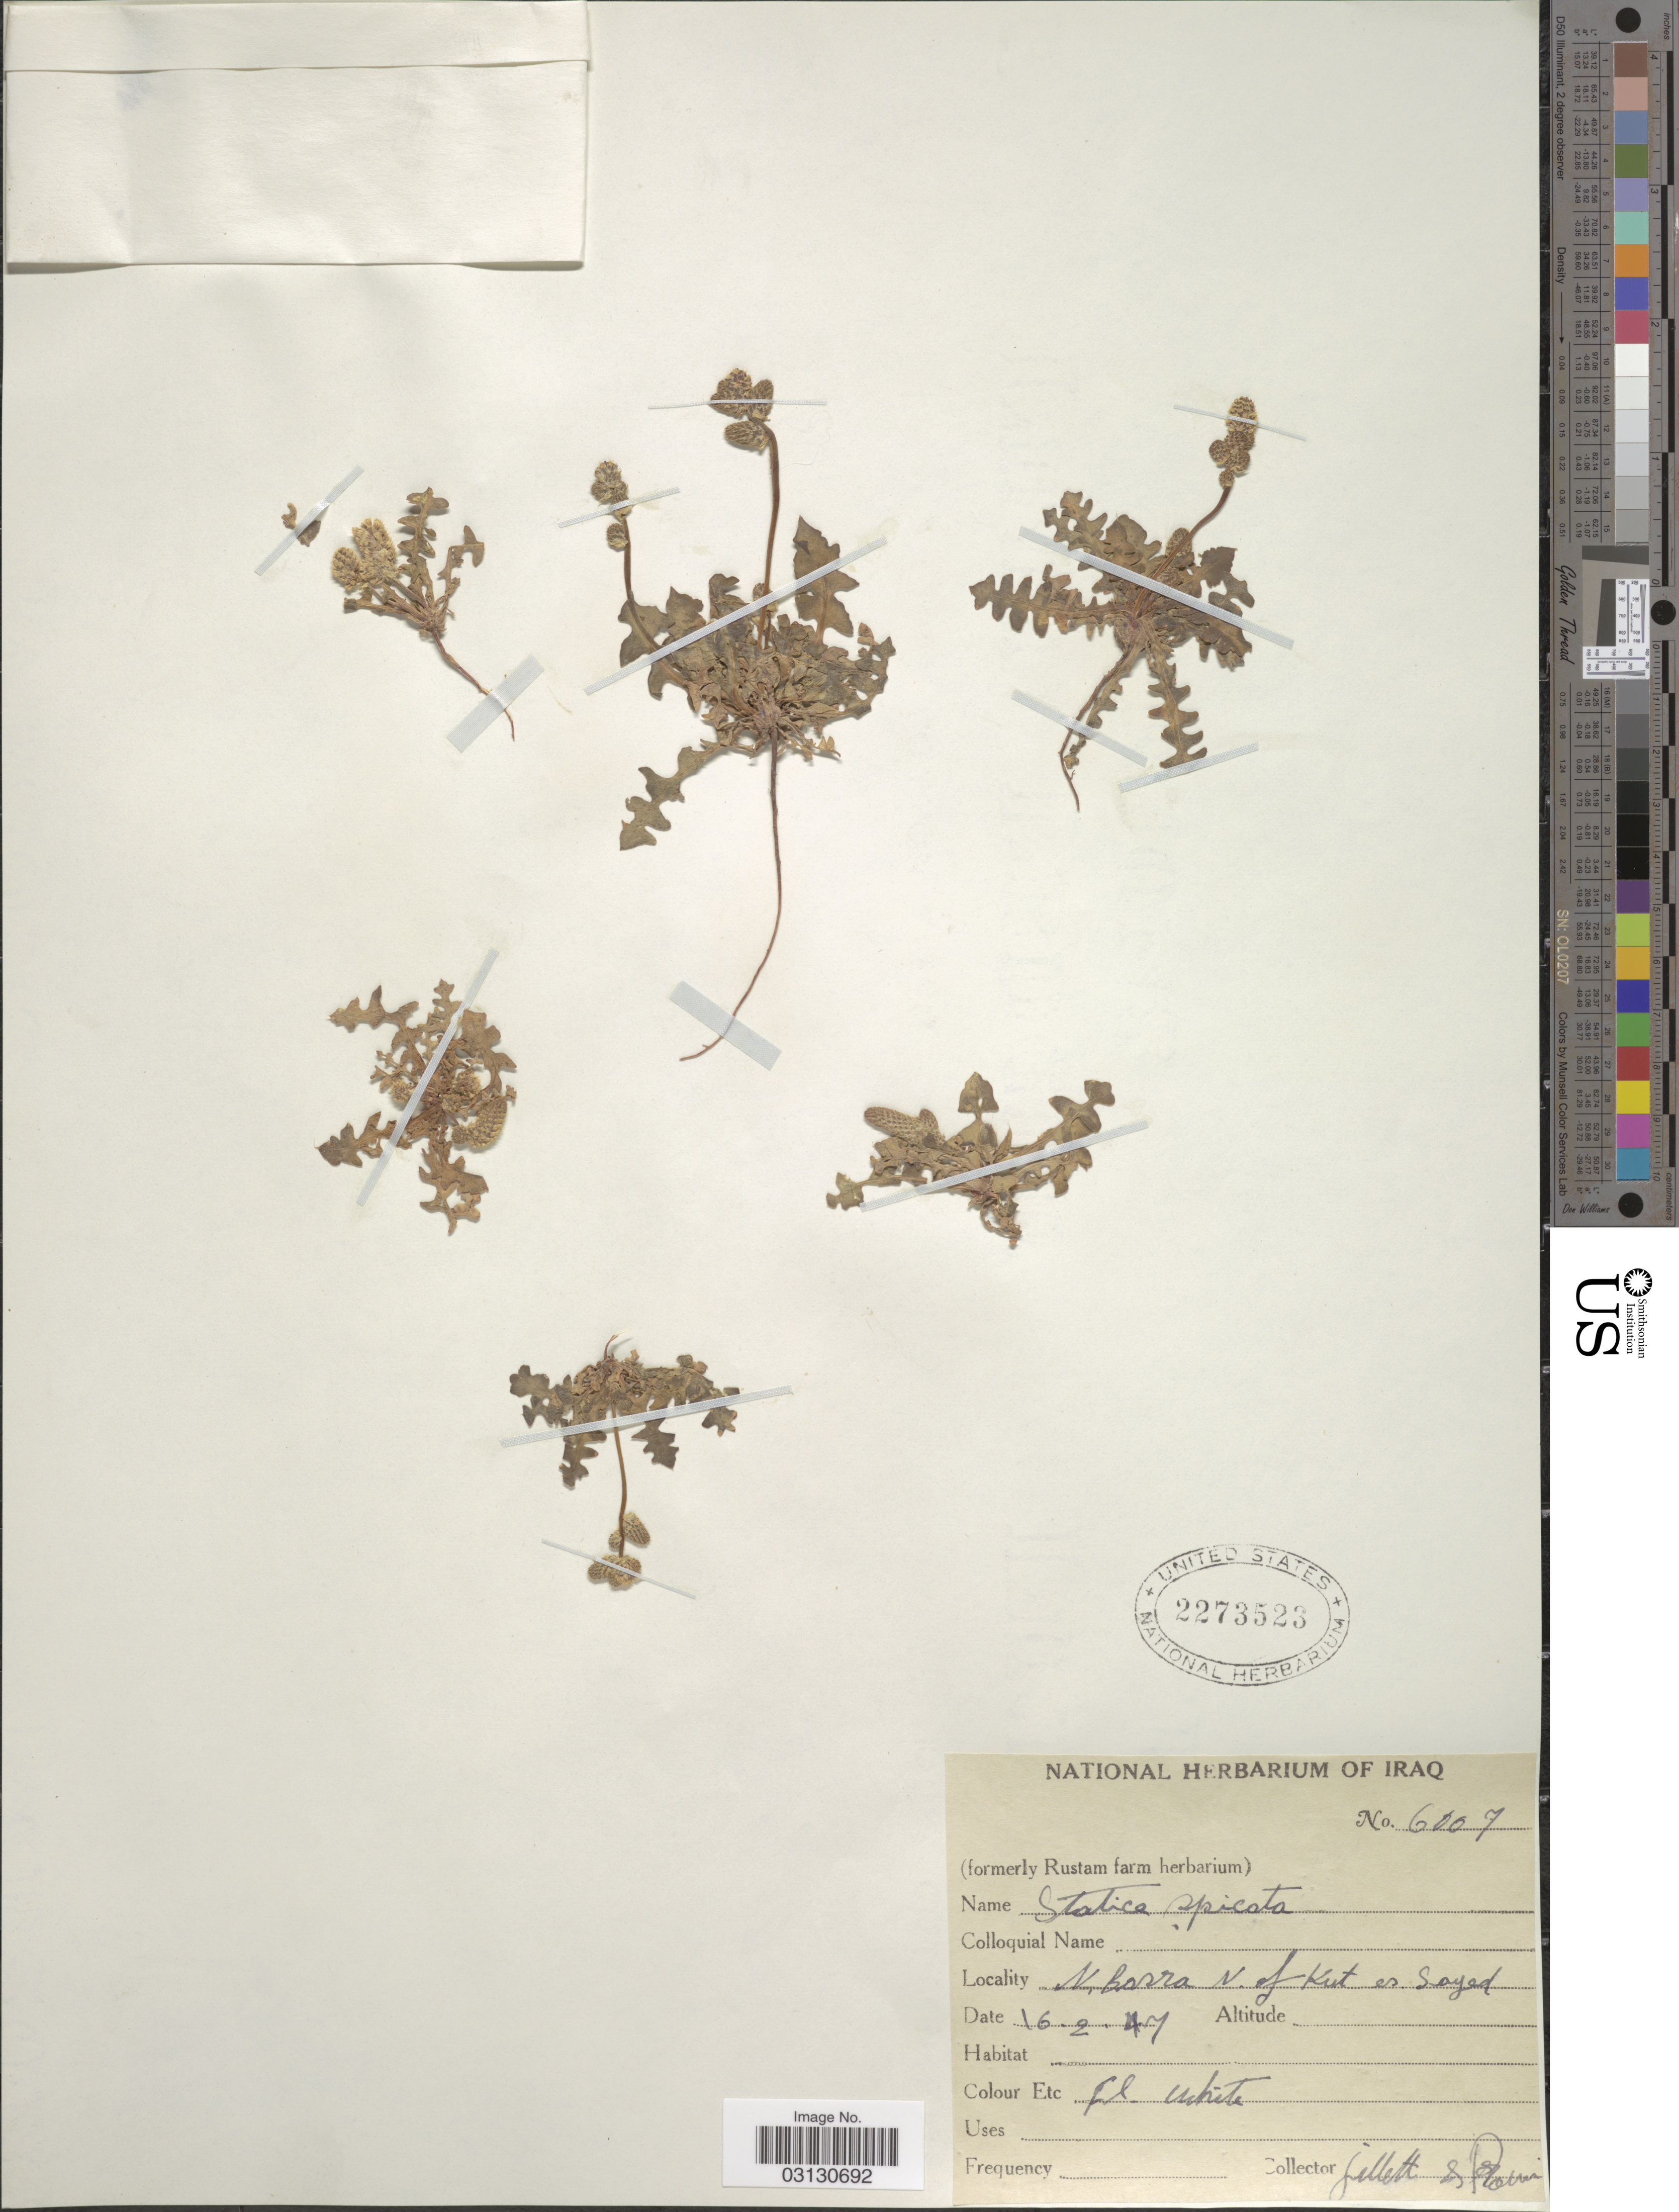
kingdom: Plantae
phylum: Tracheophyta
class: Magnoliopsida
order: Caryophyllales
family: Plumbaginaceae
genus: Psylliostachys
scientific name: Psylliostachys spicatus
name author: (Willd.) Nevski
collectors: Gillett, -- & -. Rawi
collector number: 6007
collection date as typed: Transcribed d/m/y: 16/2/47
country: Iraq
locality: N. Barra N. of Kut es Sayed.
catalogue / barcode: US 2273523